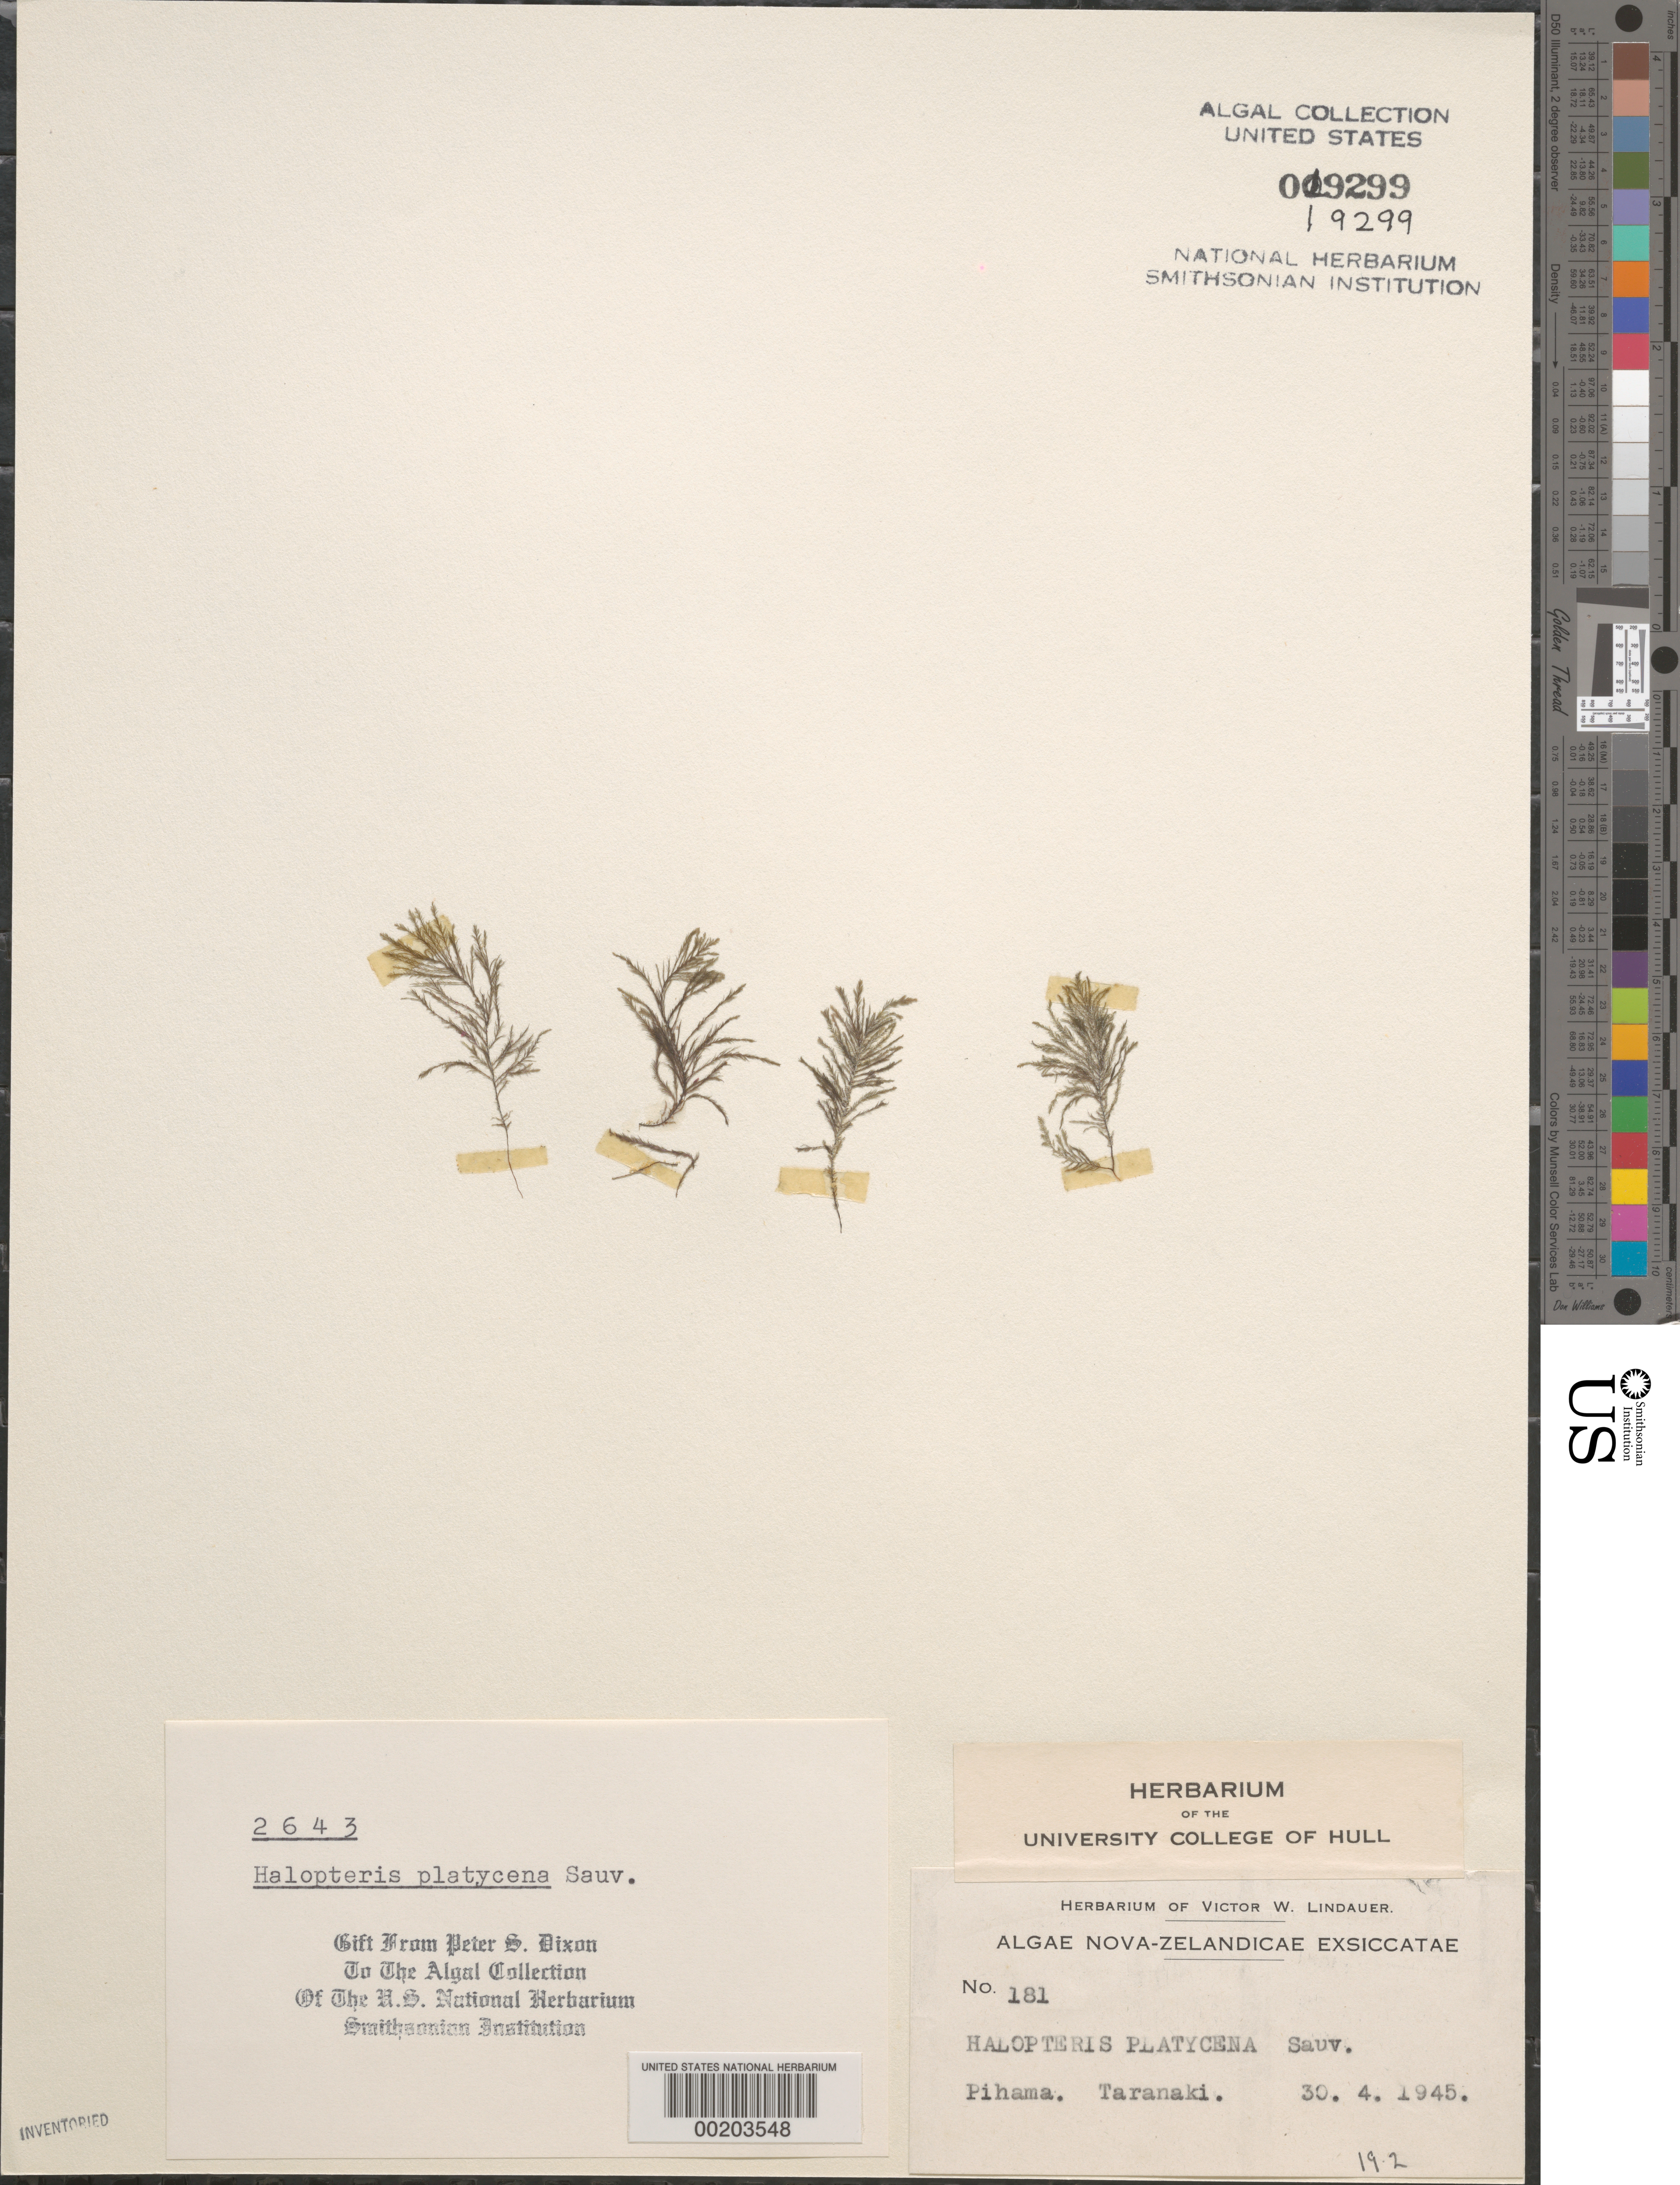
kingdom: Chromista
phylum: Ochrophyta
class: Phaeophyceae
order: Sphacelariales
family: Stypocaulaceae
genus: Halopteris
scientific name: Halopteris platycena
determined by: Dixon, P. S.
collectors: V. Lindauer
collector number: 181 & PSD 2643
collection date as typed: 30 Apr 1945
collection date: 1945-04-30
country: New Zealand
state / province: Taranaki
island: North Island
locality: Pihama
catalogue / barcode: US 19299